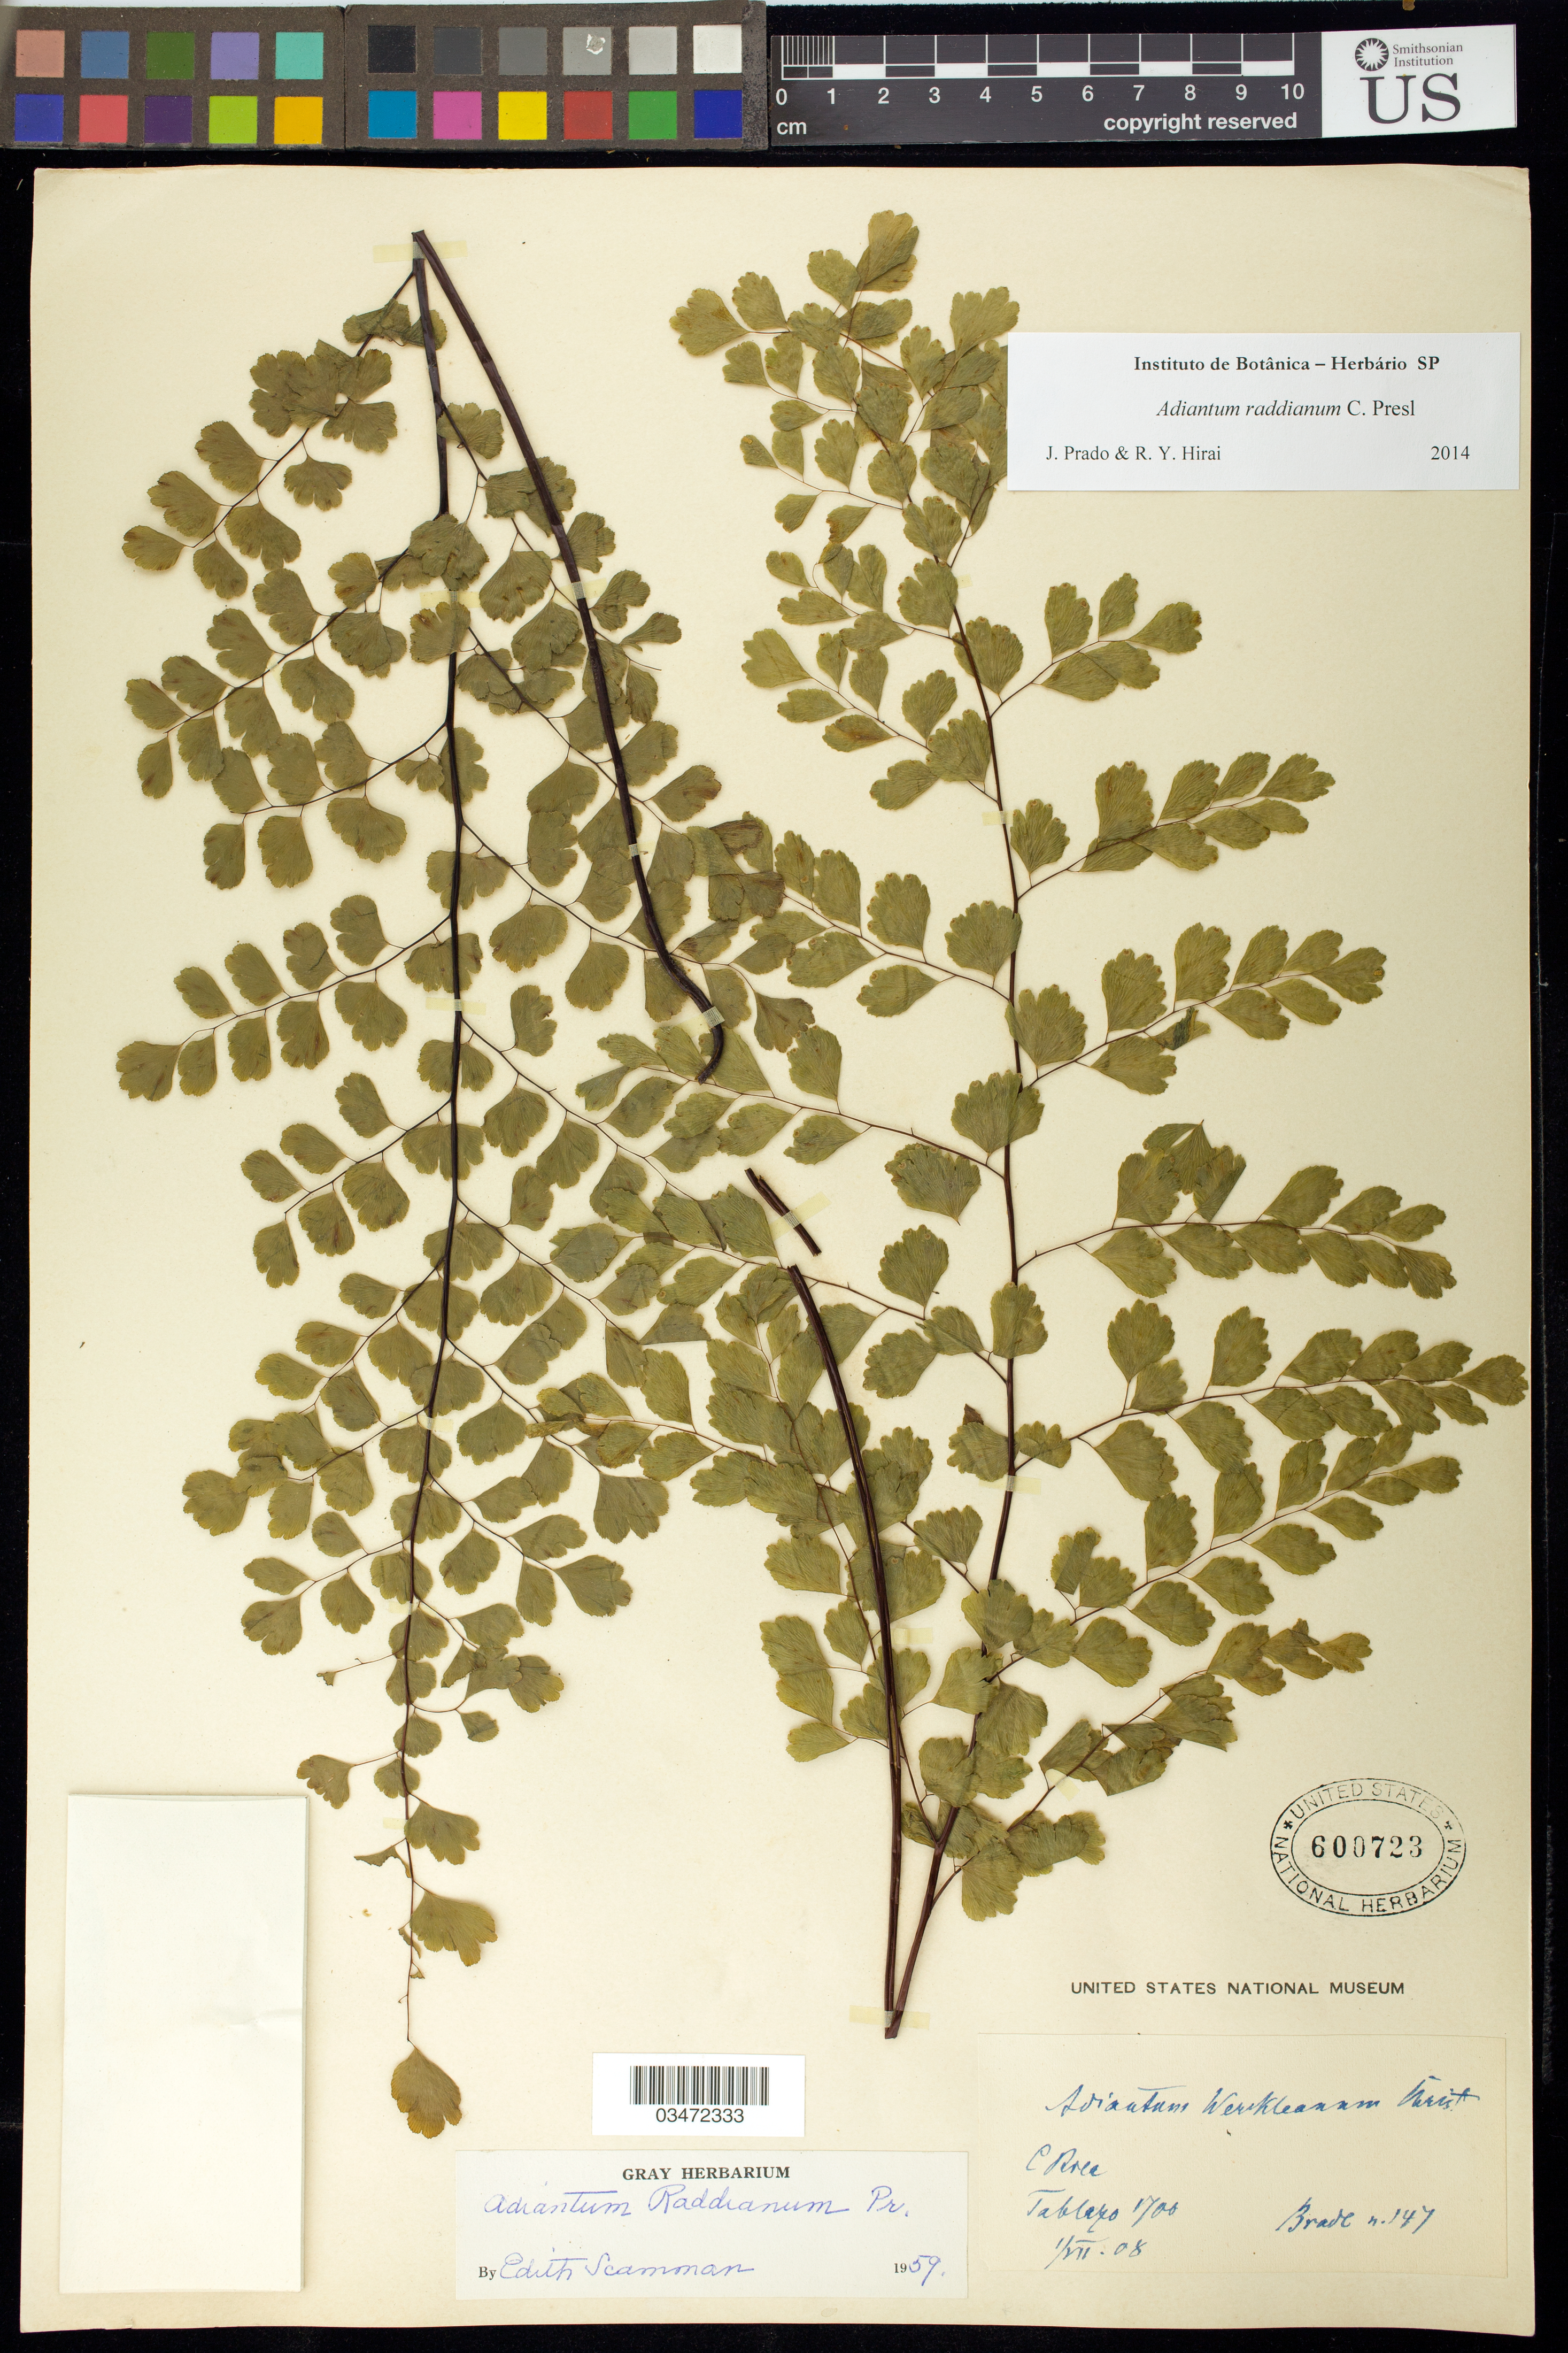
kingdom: Plantae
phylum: Tracheophyta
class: Polypodiopsida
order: Polypodiales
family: Pteridaceae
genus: Adiantum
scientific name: Adiantum raddianum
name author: C. Presl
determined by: Hirzi, R. Y.; Prado, J.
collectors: A. C. Brade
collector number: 147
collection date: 1908-07-01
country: Costa Rica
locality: Tablayo [?]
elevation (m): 1700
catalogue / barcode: US 600723